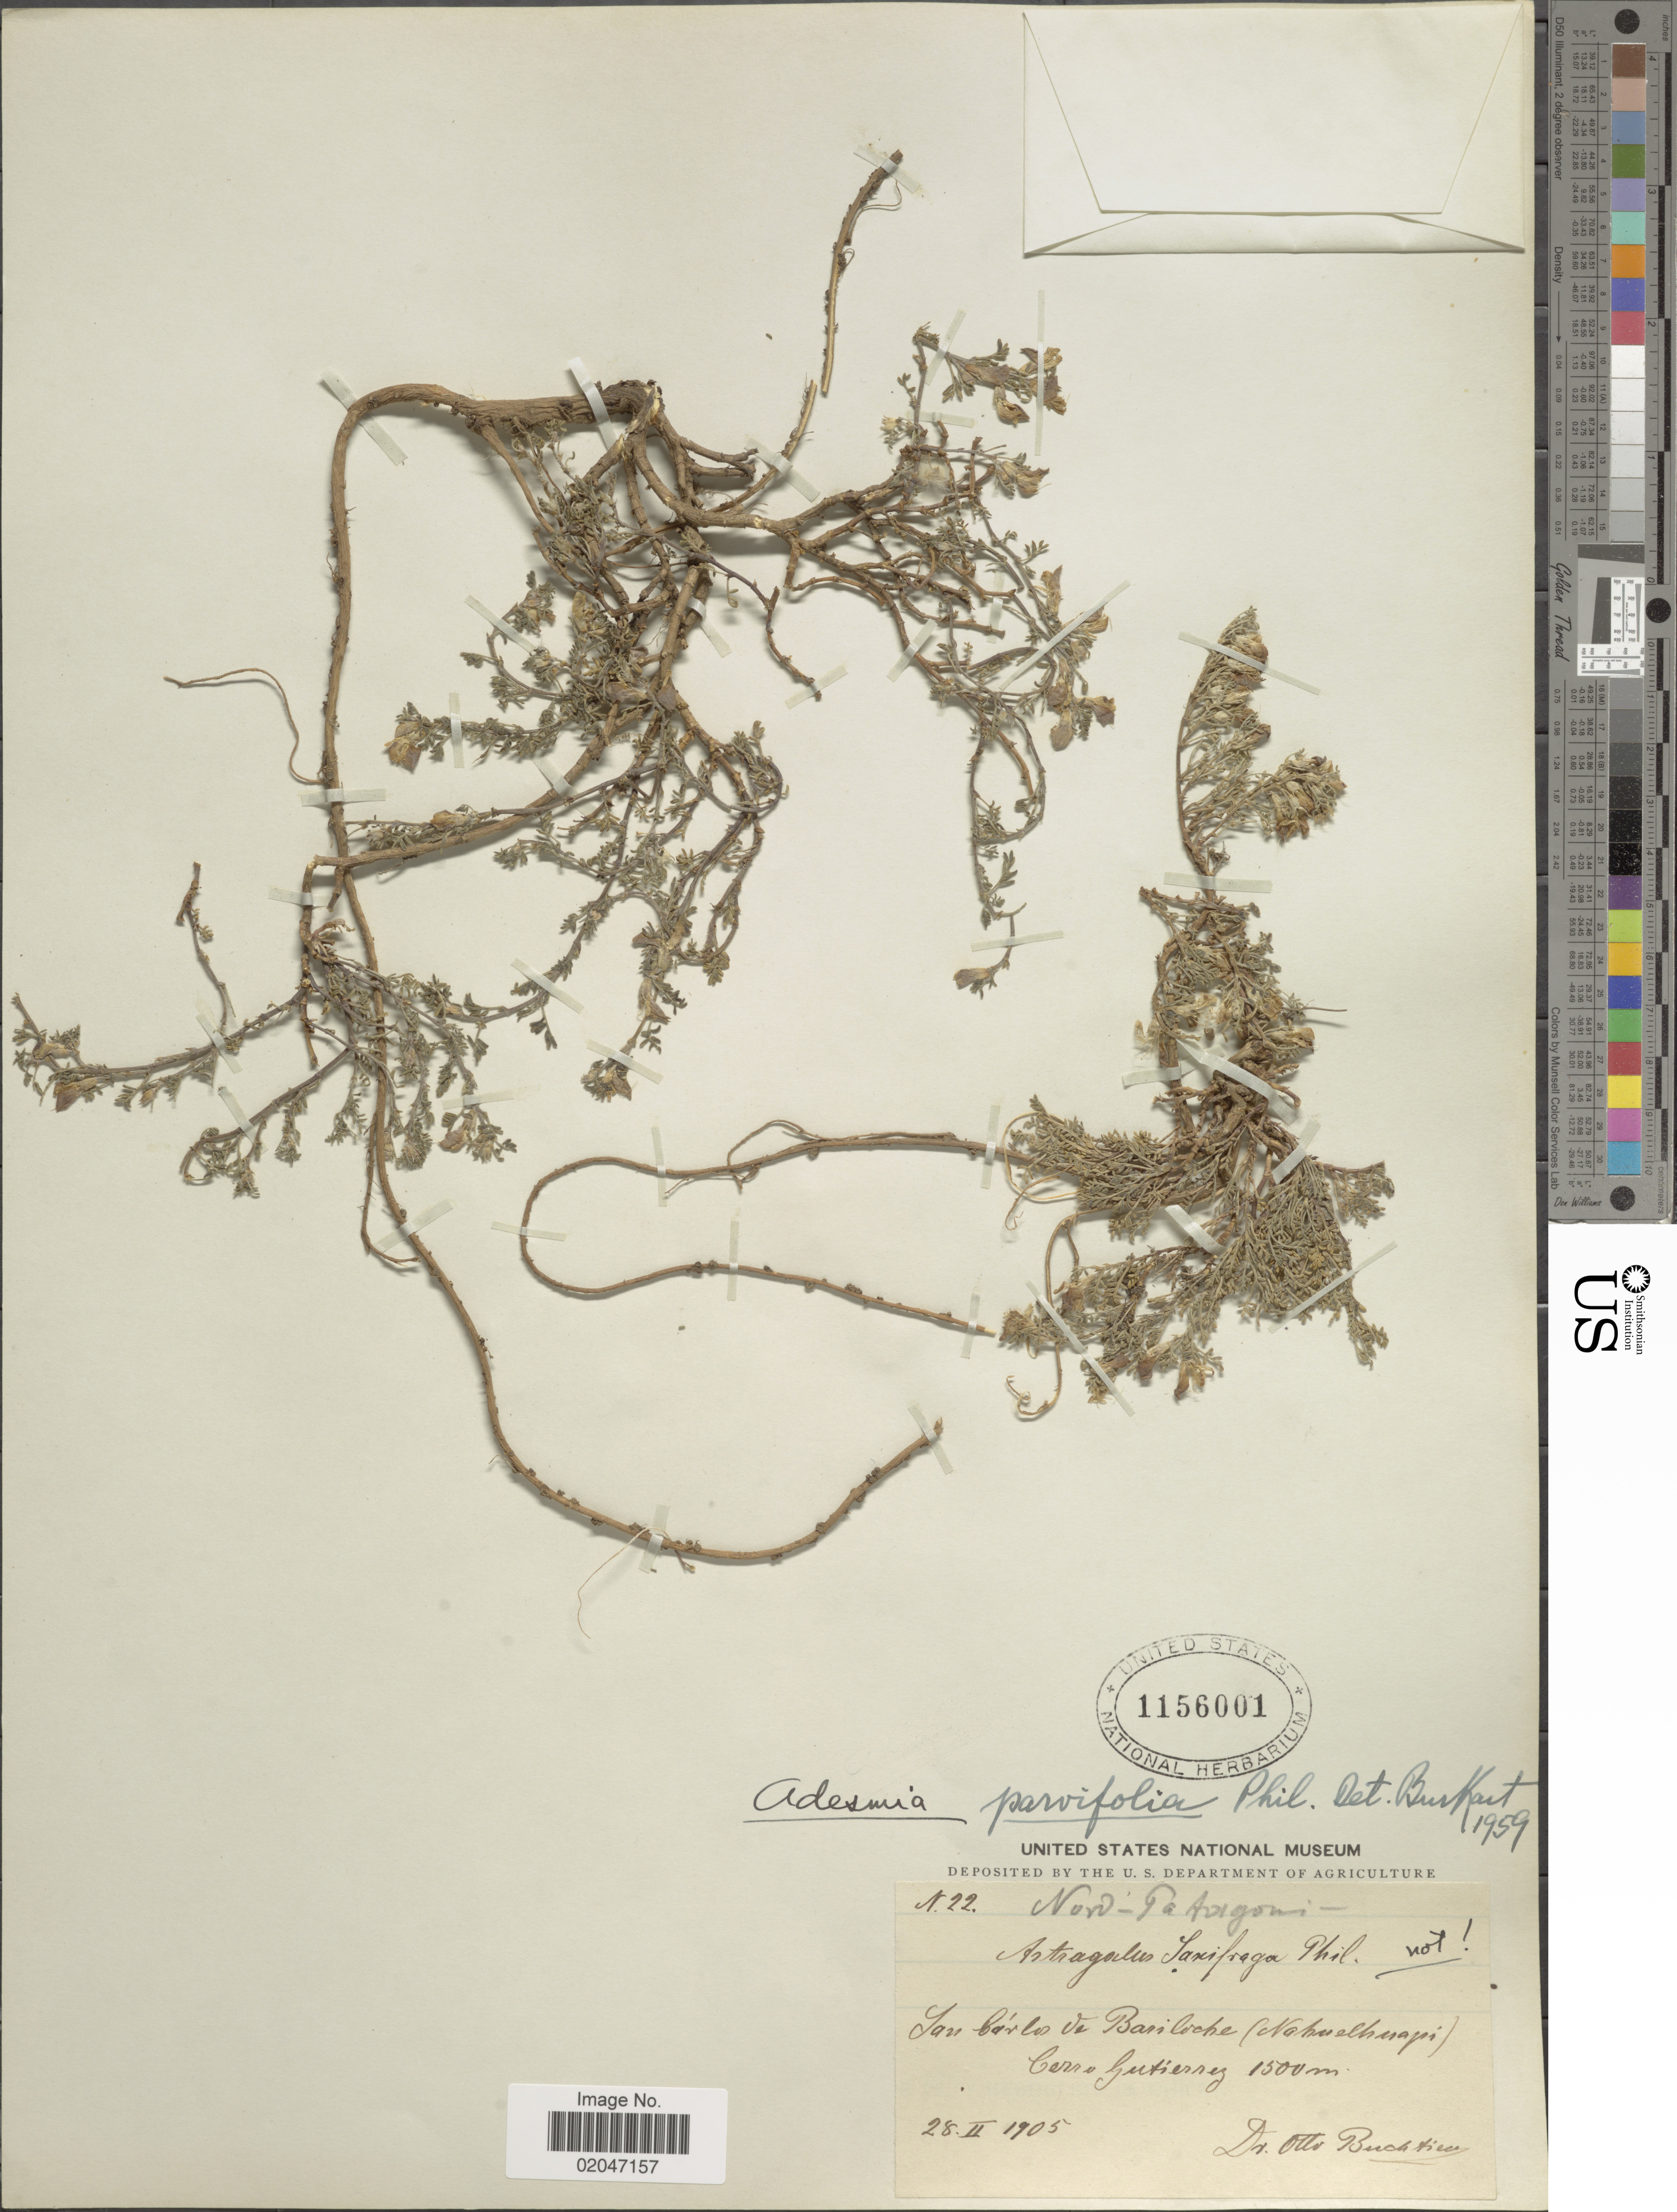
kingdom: Plantae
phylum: Tracheophyta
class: Magnoliopsida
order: Fabales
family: Fabaceae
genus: Adesmia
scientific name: Adesmia parvifolia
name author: Phil.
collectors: O. Buchtien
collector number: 22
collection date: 1905-02-28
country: Argentina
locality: Non-Patagoni, San C'rlos de Bariloche (Nahuelchuapi) Cerro Gutierrez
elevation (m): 1500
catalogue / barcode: US 1156001